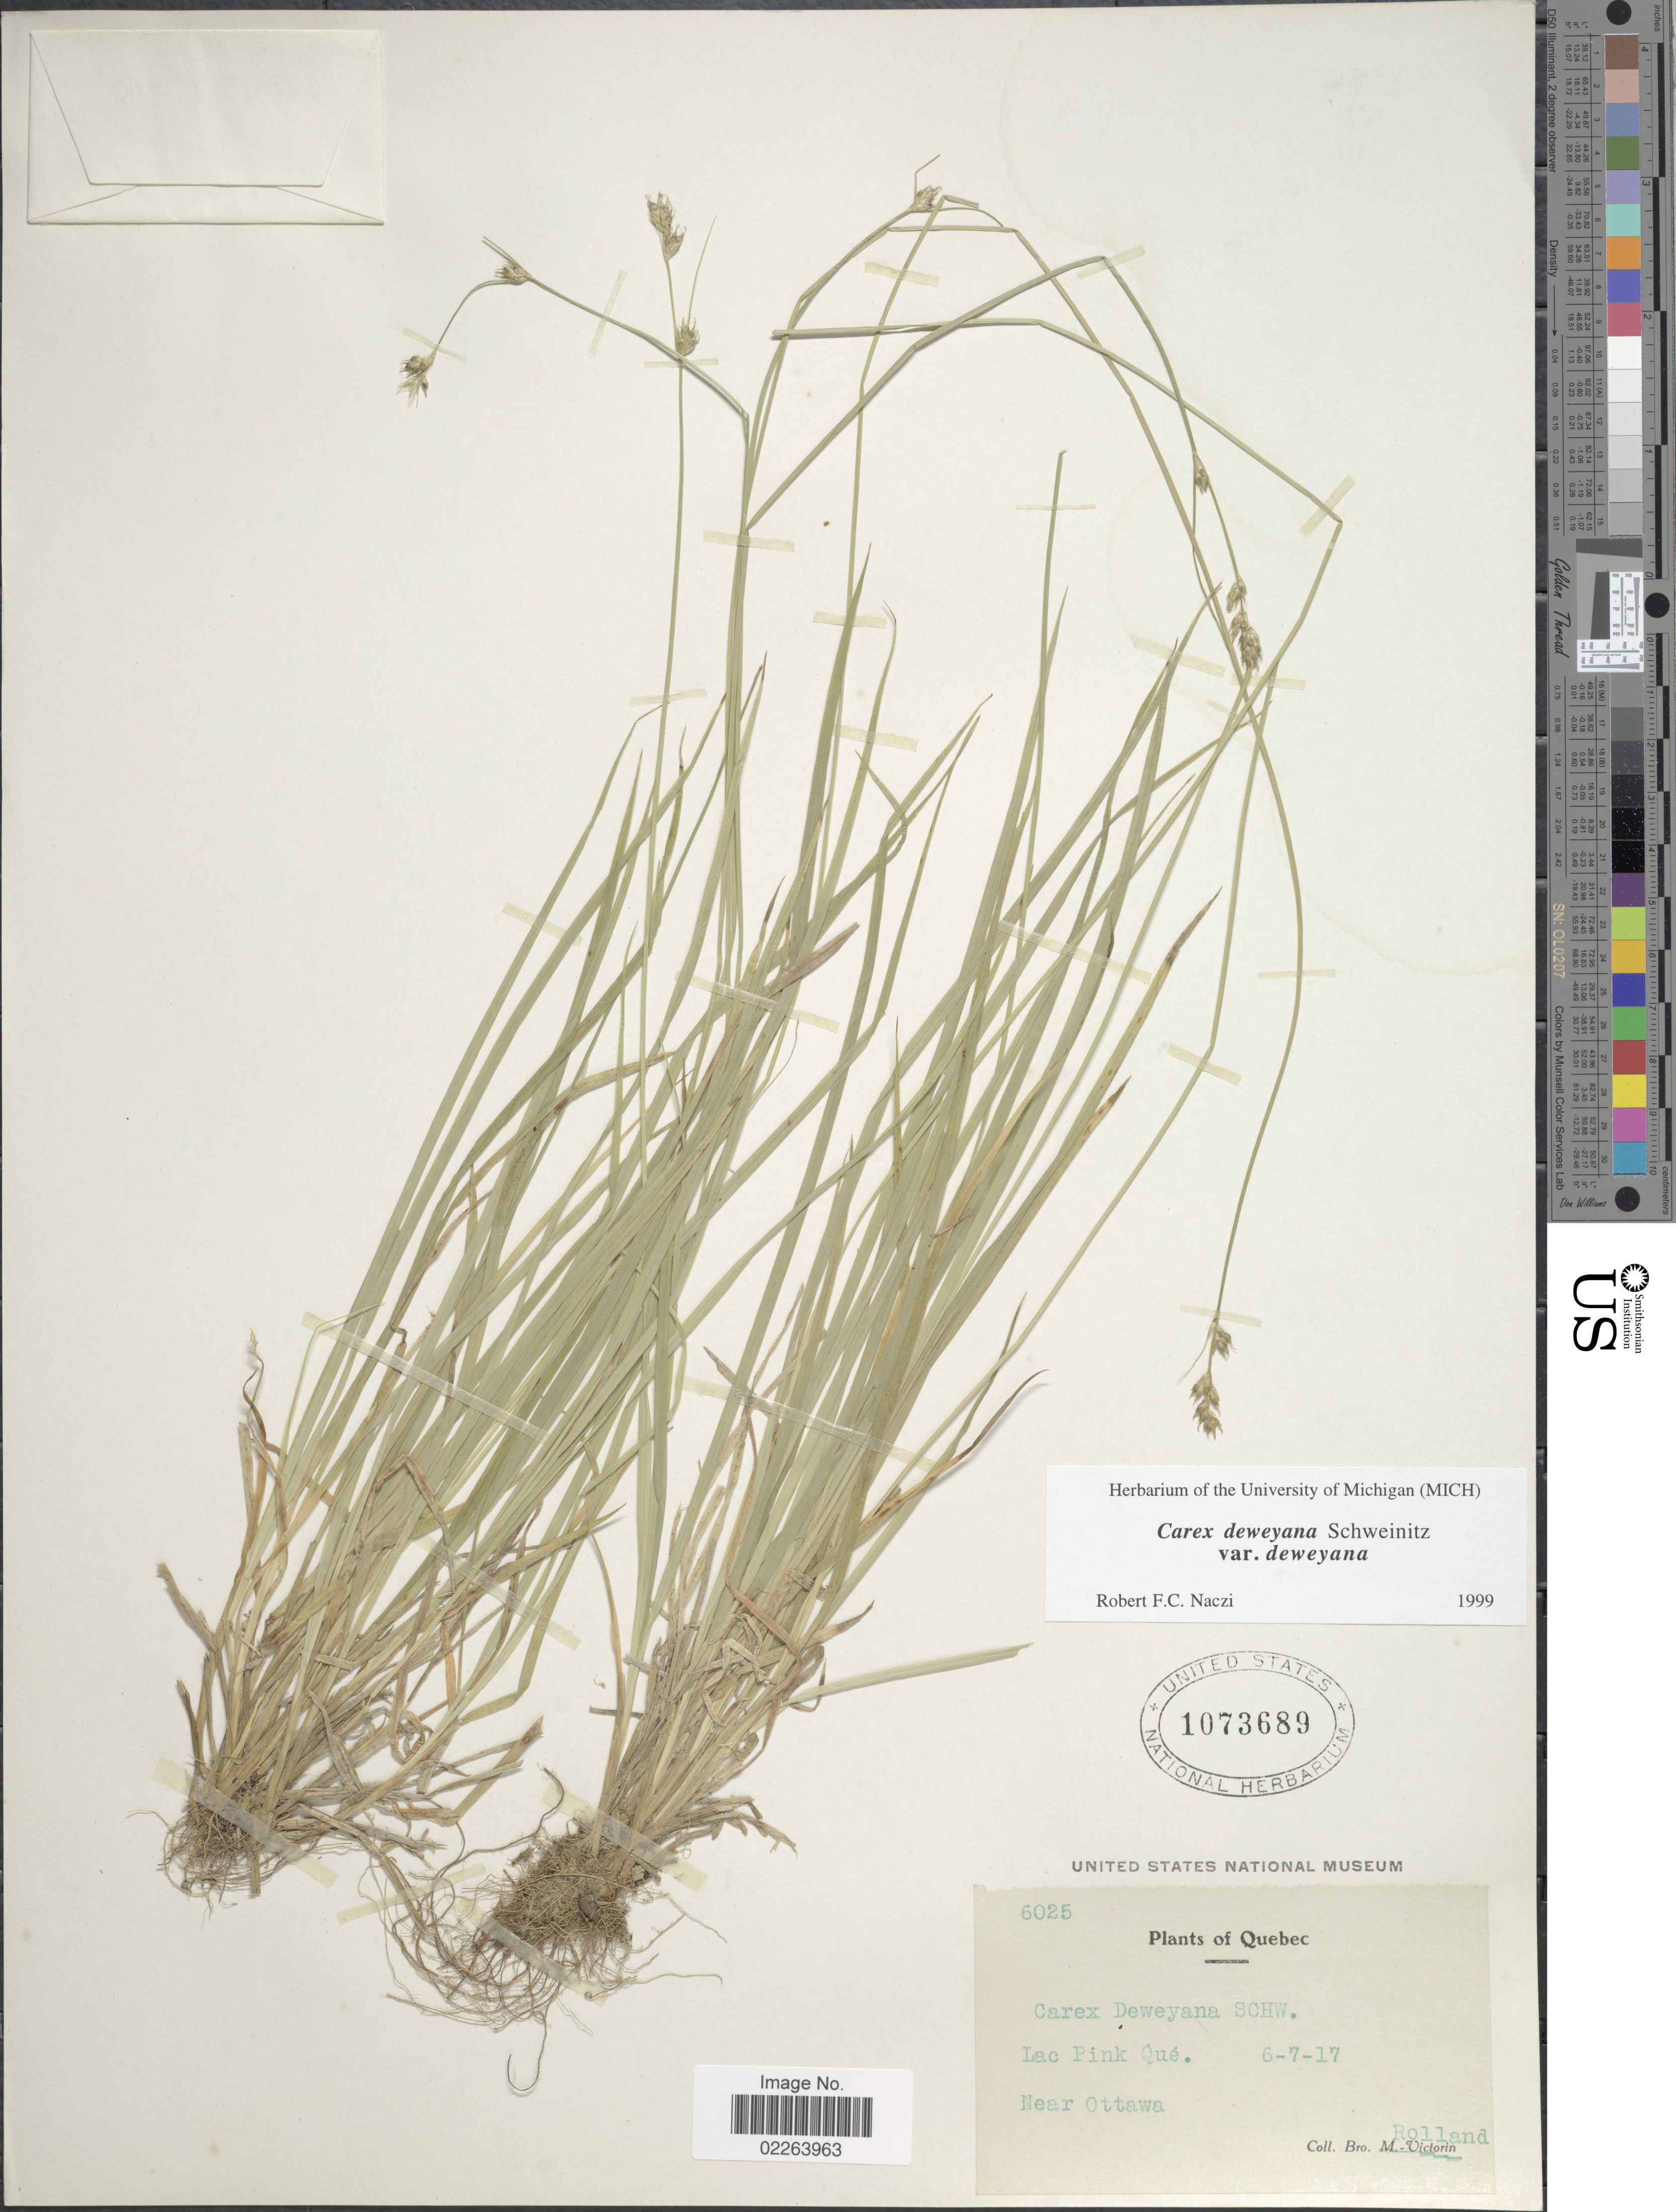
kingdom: Plantae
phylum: Tracheophyta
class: Liliopsida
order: Poales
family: Cyperaceae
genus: Carex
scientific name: Carex deweyana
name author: Schwein.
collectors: B. Rolland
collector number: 6025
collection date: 1917-07-06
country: Canada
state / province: Quebec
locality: Lac Pink, Near Ottawa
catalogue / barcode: US 1073689